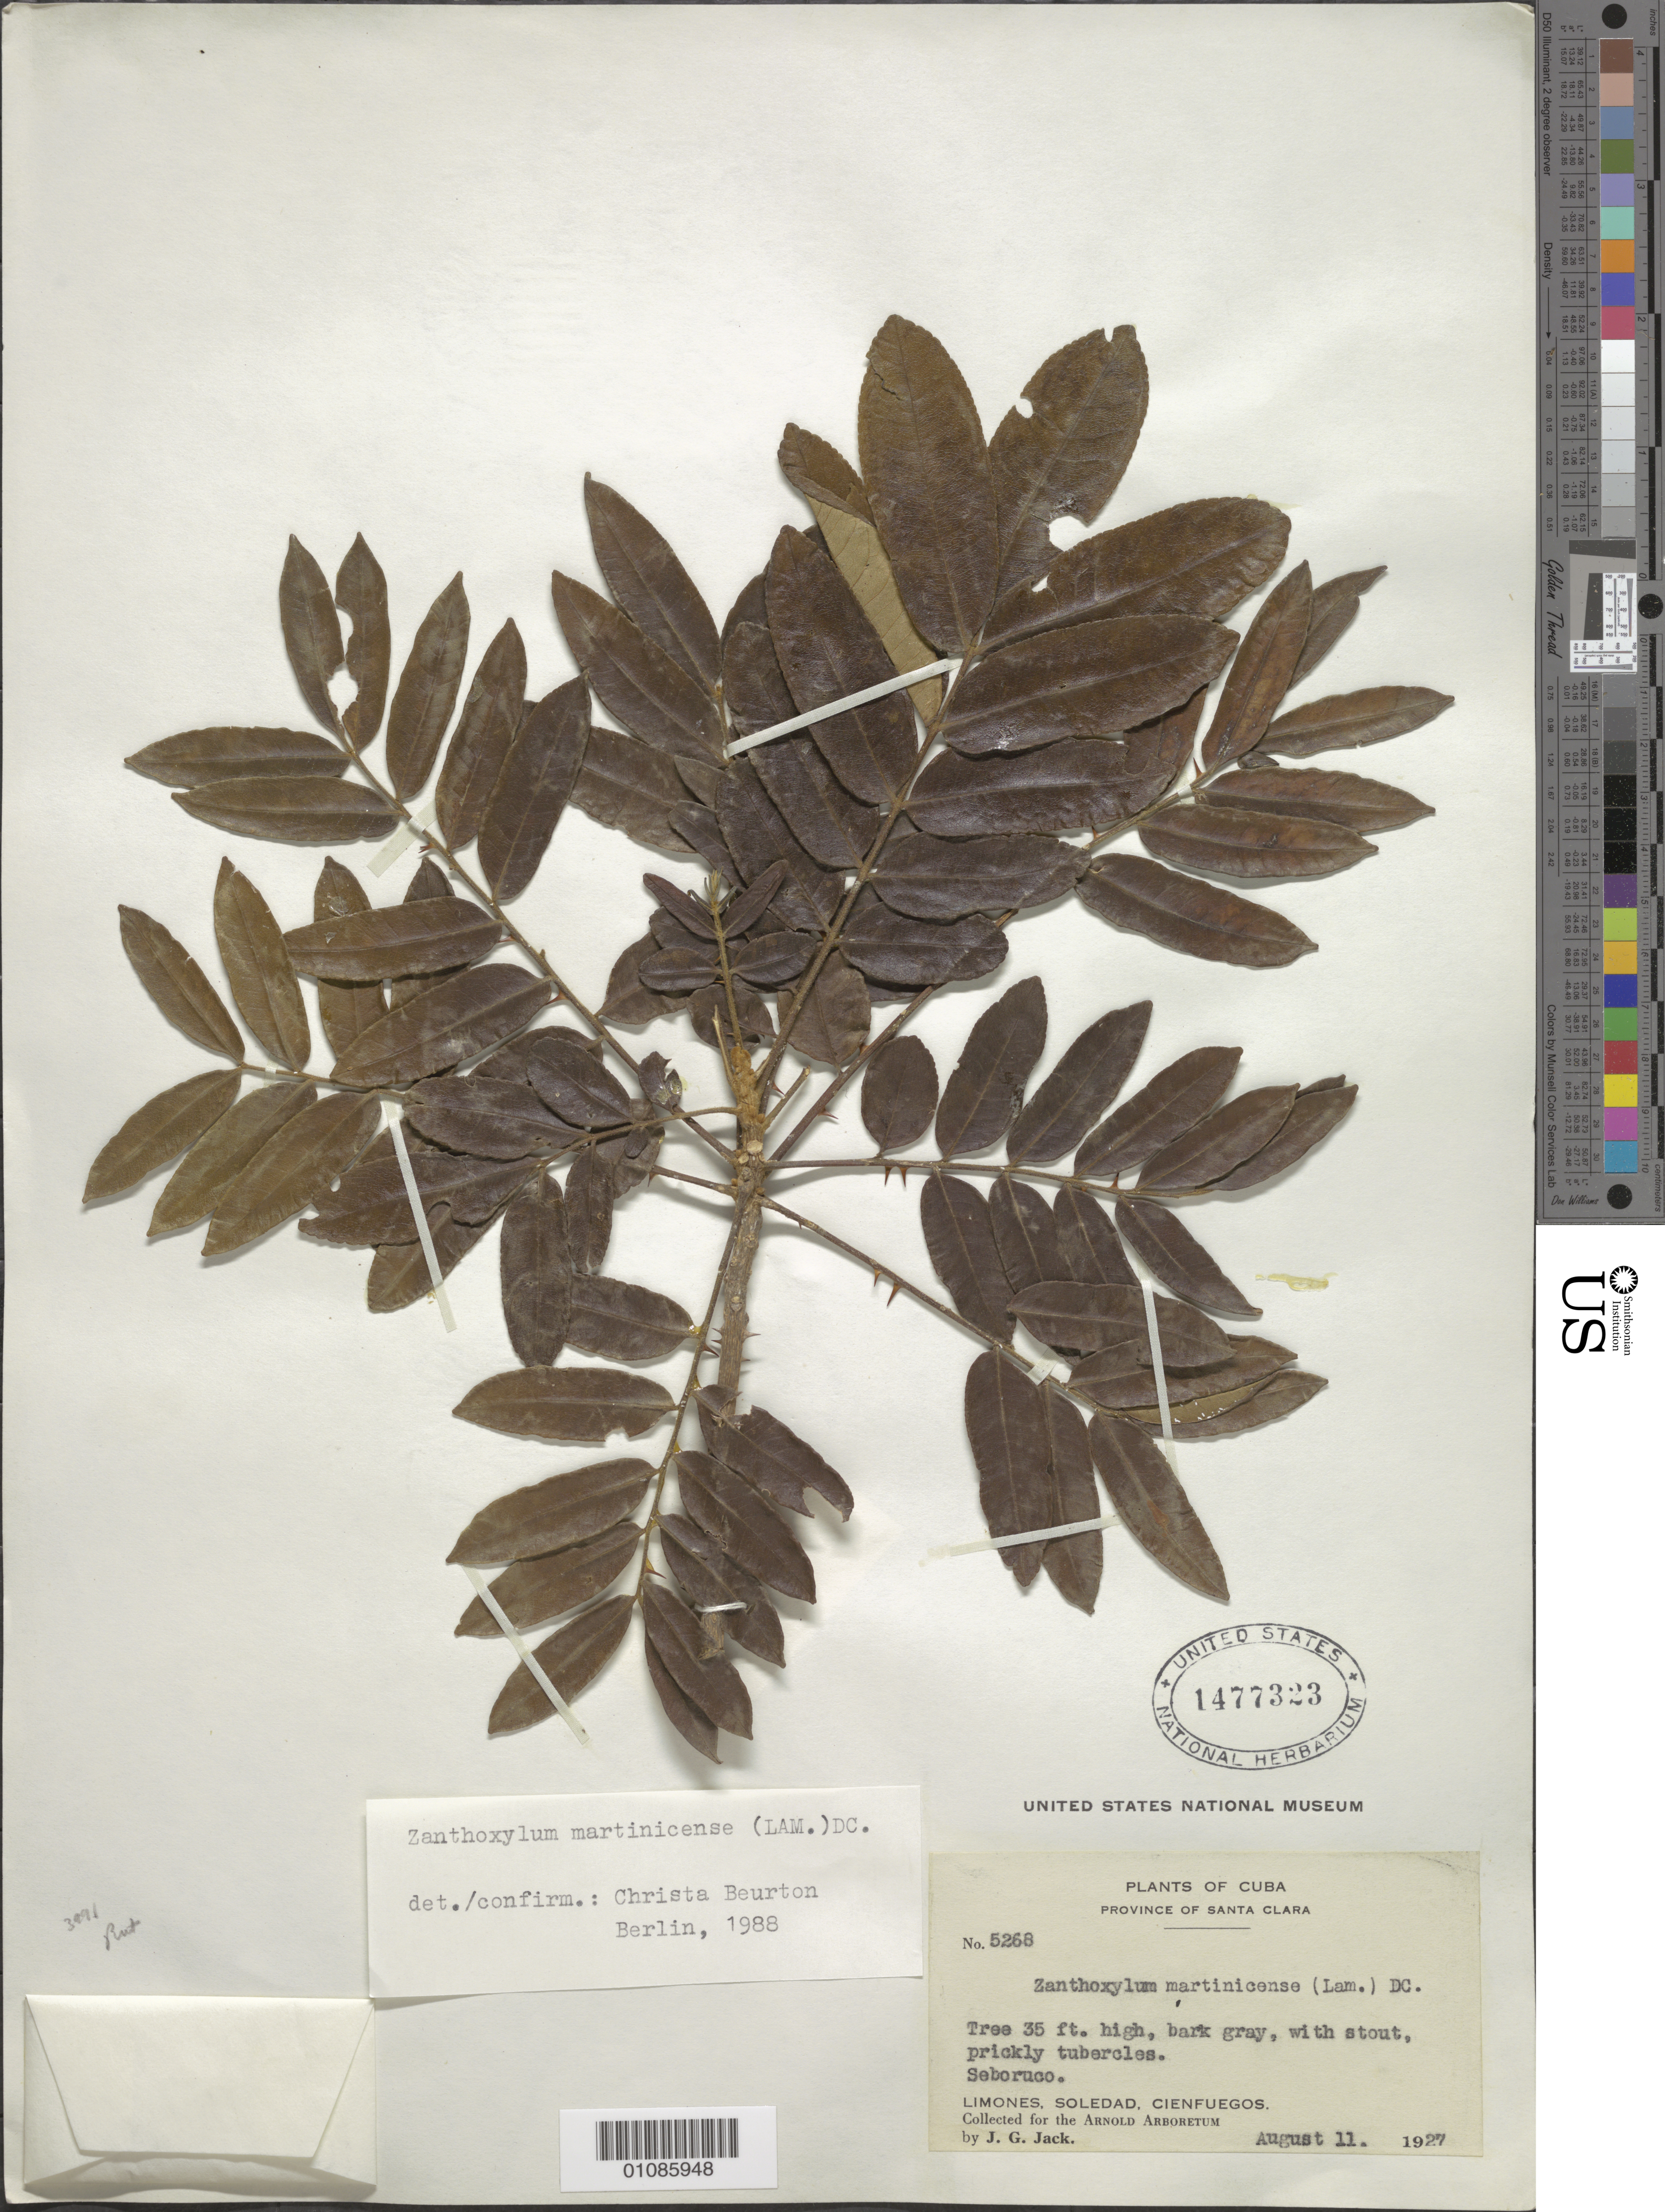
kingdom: Plantae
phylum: Tracheophyta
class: Magnoliopsida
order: Sapindales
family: Rutaceae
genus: Zanthoxylum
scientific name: Zanthoxylum martinicense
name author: (Lam.) DC.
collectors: J. G. Jack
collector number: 5268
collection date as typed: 11 Aug 1927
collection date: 1927-08-11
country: Cuba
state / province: Villa Clara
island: Cuba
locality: Santa Clara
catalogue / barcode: US 1477323